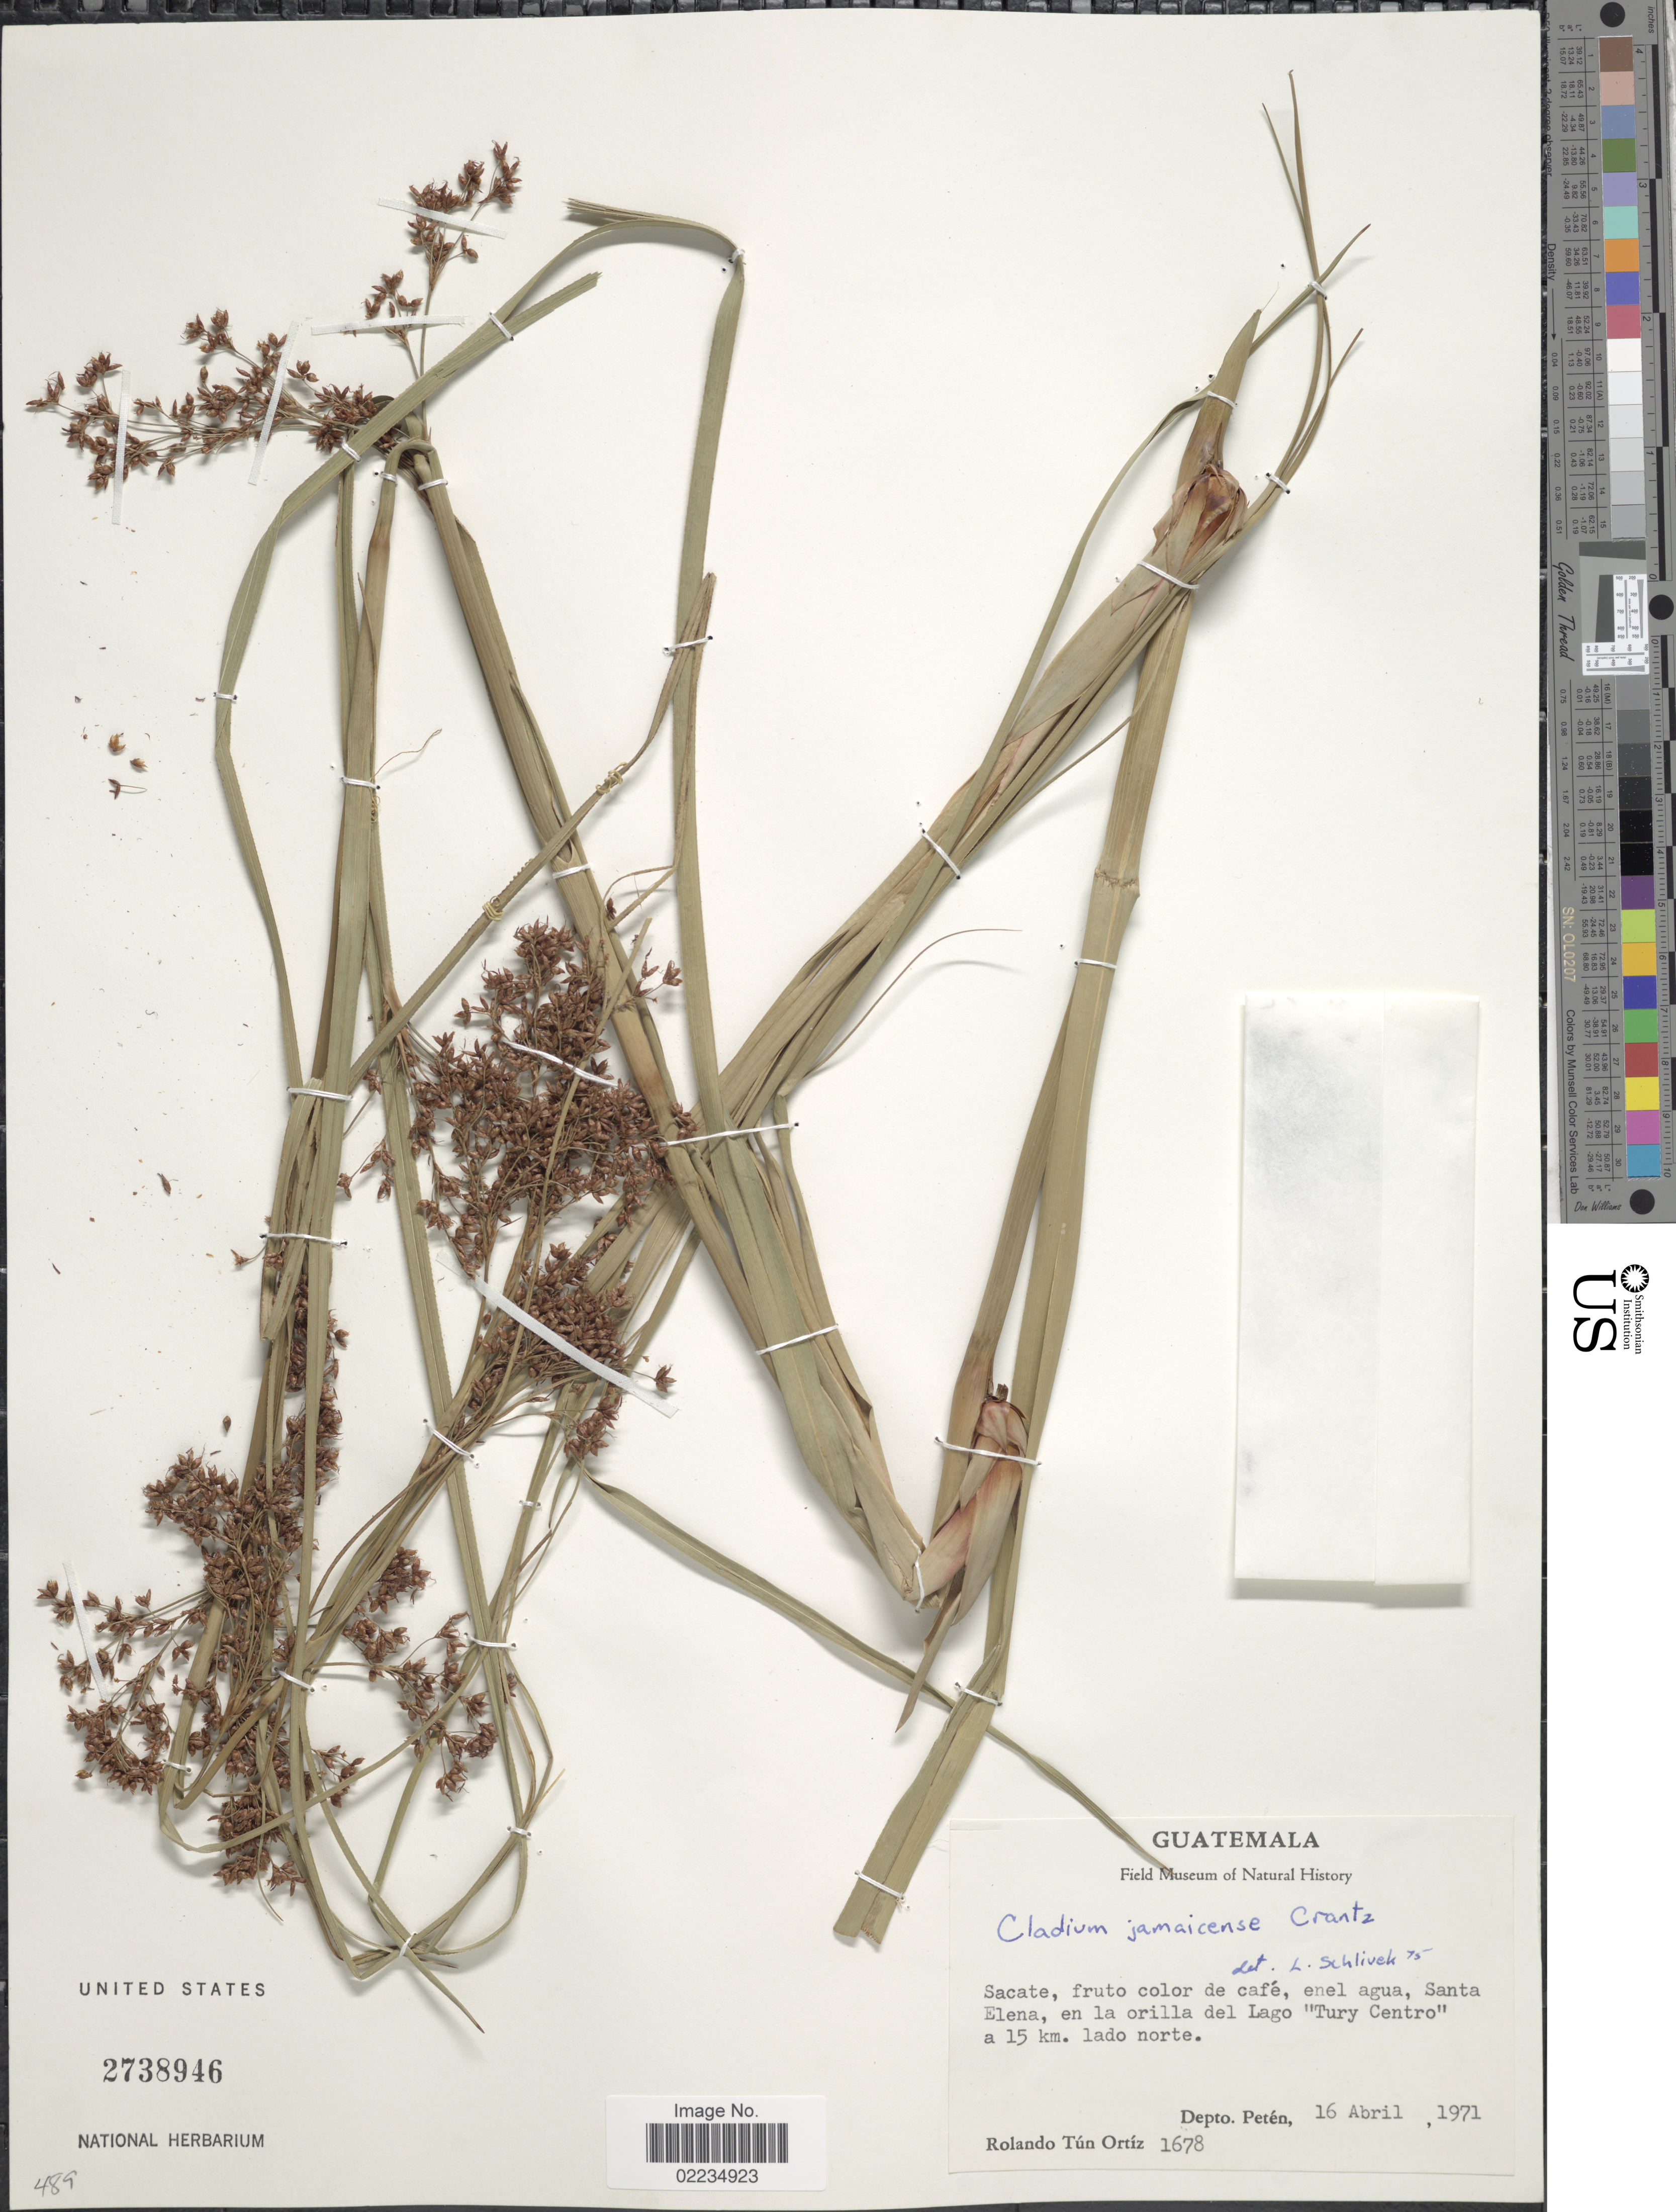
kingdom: Plantae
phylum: Tracheophyta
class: Liliopsida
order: Poales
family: Cyperaceae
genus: Cladium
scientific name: Cladium jamaicense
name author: Crantz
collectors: R. T. Ortíz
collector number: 1678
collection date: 1971-04-16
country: Guatemala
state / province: El Petén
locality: Sacate, fruto color de cafe, enel agua, Santa Elena, en la orilla del Lago "Tury Centro", a 15 km. lado norte, Depto. Peten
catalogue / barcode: US 2738946